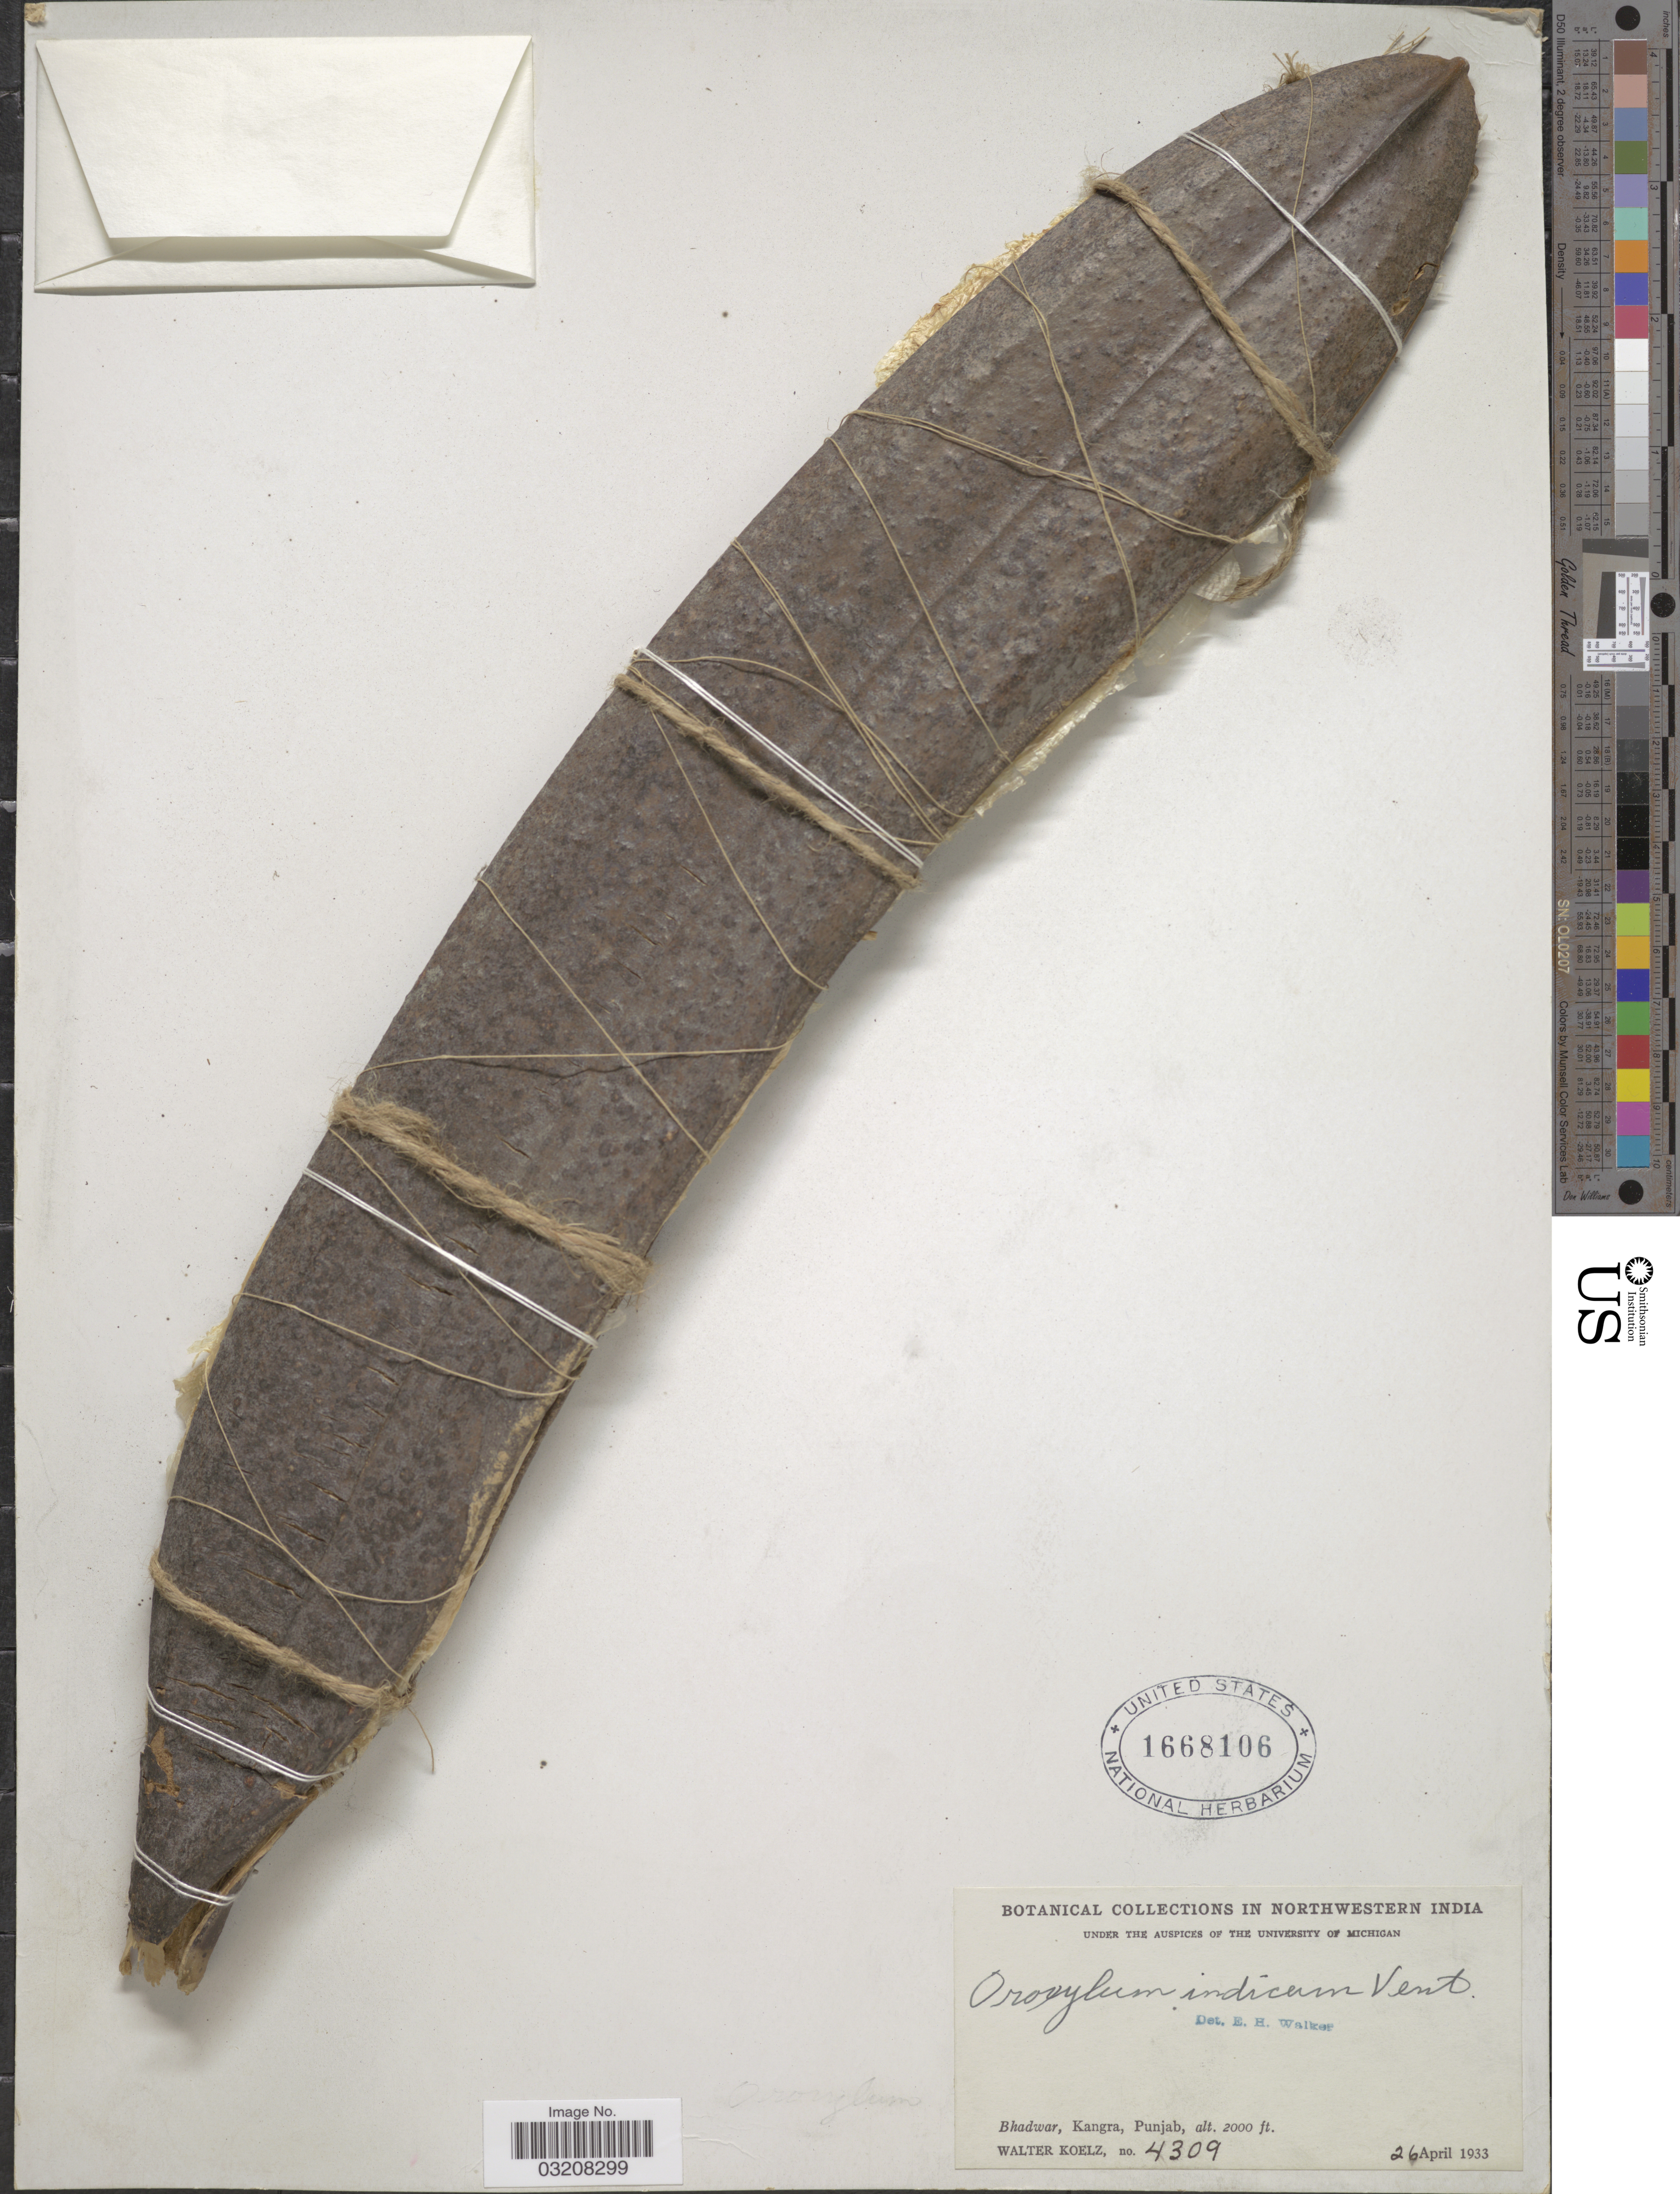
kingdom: Plantae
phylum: Tracheophyta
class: Magnoliopsida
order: Lamiales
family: Bignoniaceae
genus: Oroxylum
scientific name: Oroxylum indicum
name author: (L.) Kurz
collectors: W. N. Koelz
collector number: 4309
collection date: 1933-04-26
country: India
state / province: Punjab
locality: Northwestern India. Bhadwar, Kangra.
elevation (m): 610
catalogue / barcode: US 1668106